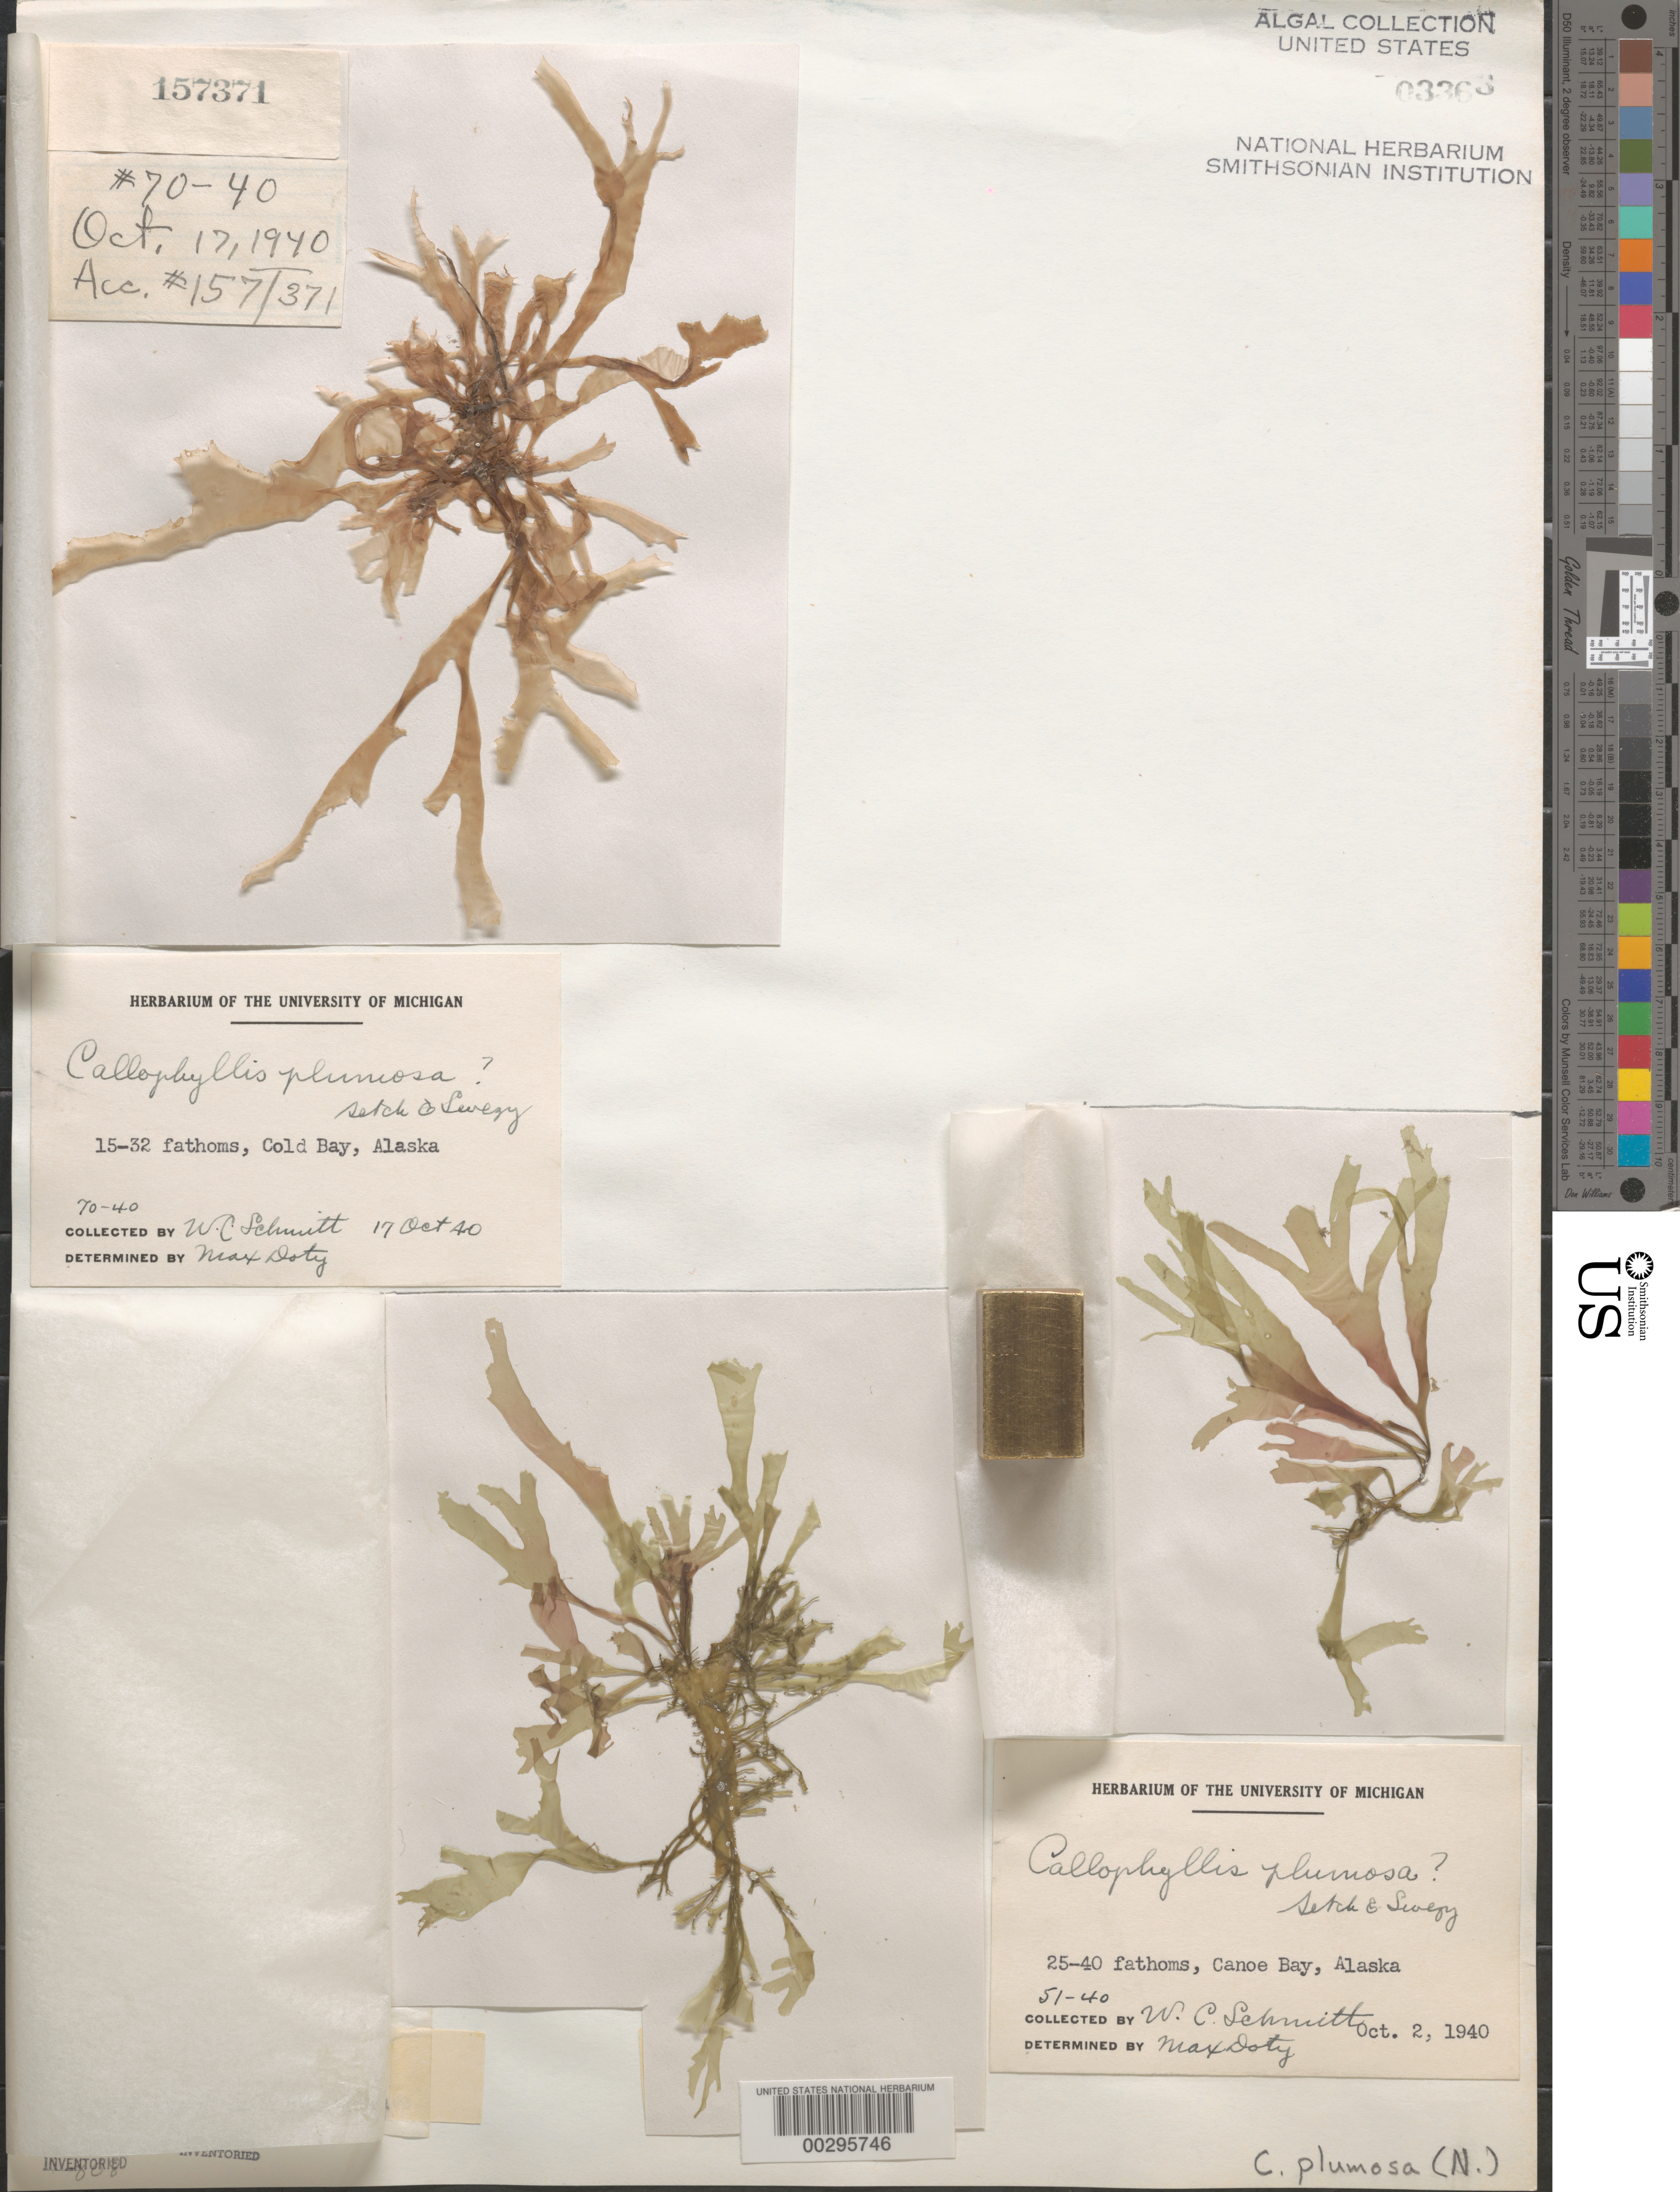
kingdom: Plantae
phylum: Rhodophyta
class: Florideophyceae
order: Gigartinales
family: Kallymeniaceae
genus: Callophyllis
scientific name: Callophyllis plumosa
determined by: Doty, M. S.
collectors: W. L. Schmitt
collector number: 51-40 & 70-40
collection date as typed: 02 Oct 1940 and 17 Oct 1940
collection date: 1940-10-02,1940-10-17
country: United States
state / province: Alaska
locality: Canoe Bay and Cold Bay, Alaska Peninsula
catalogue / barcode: US 3363